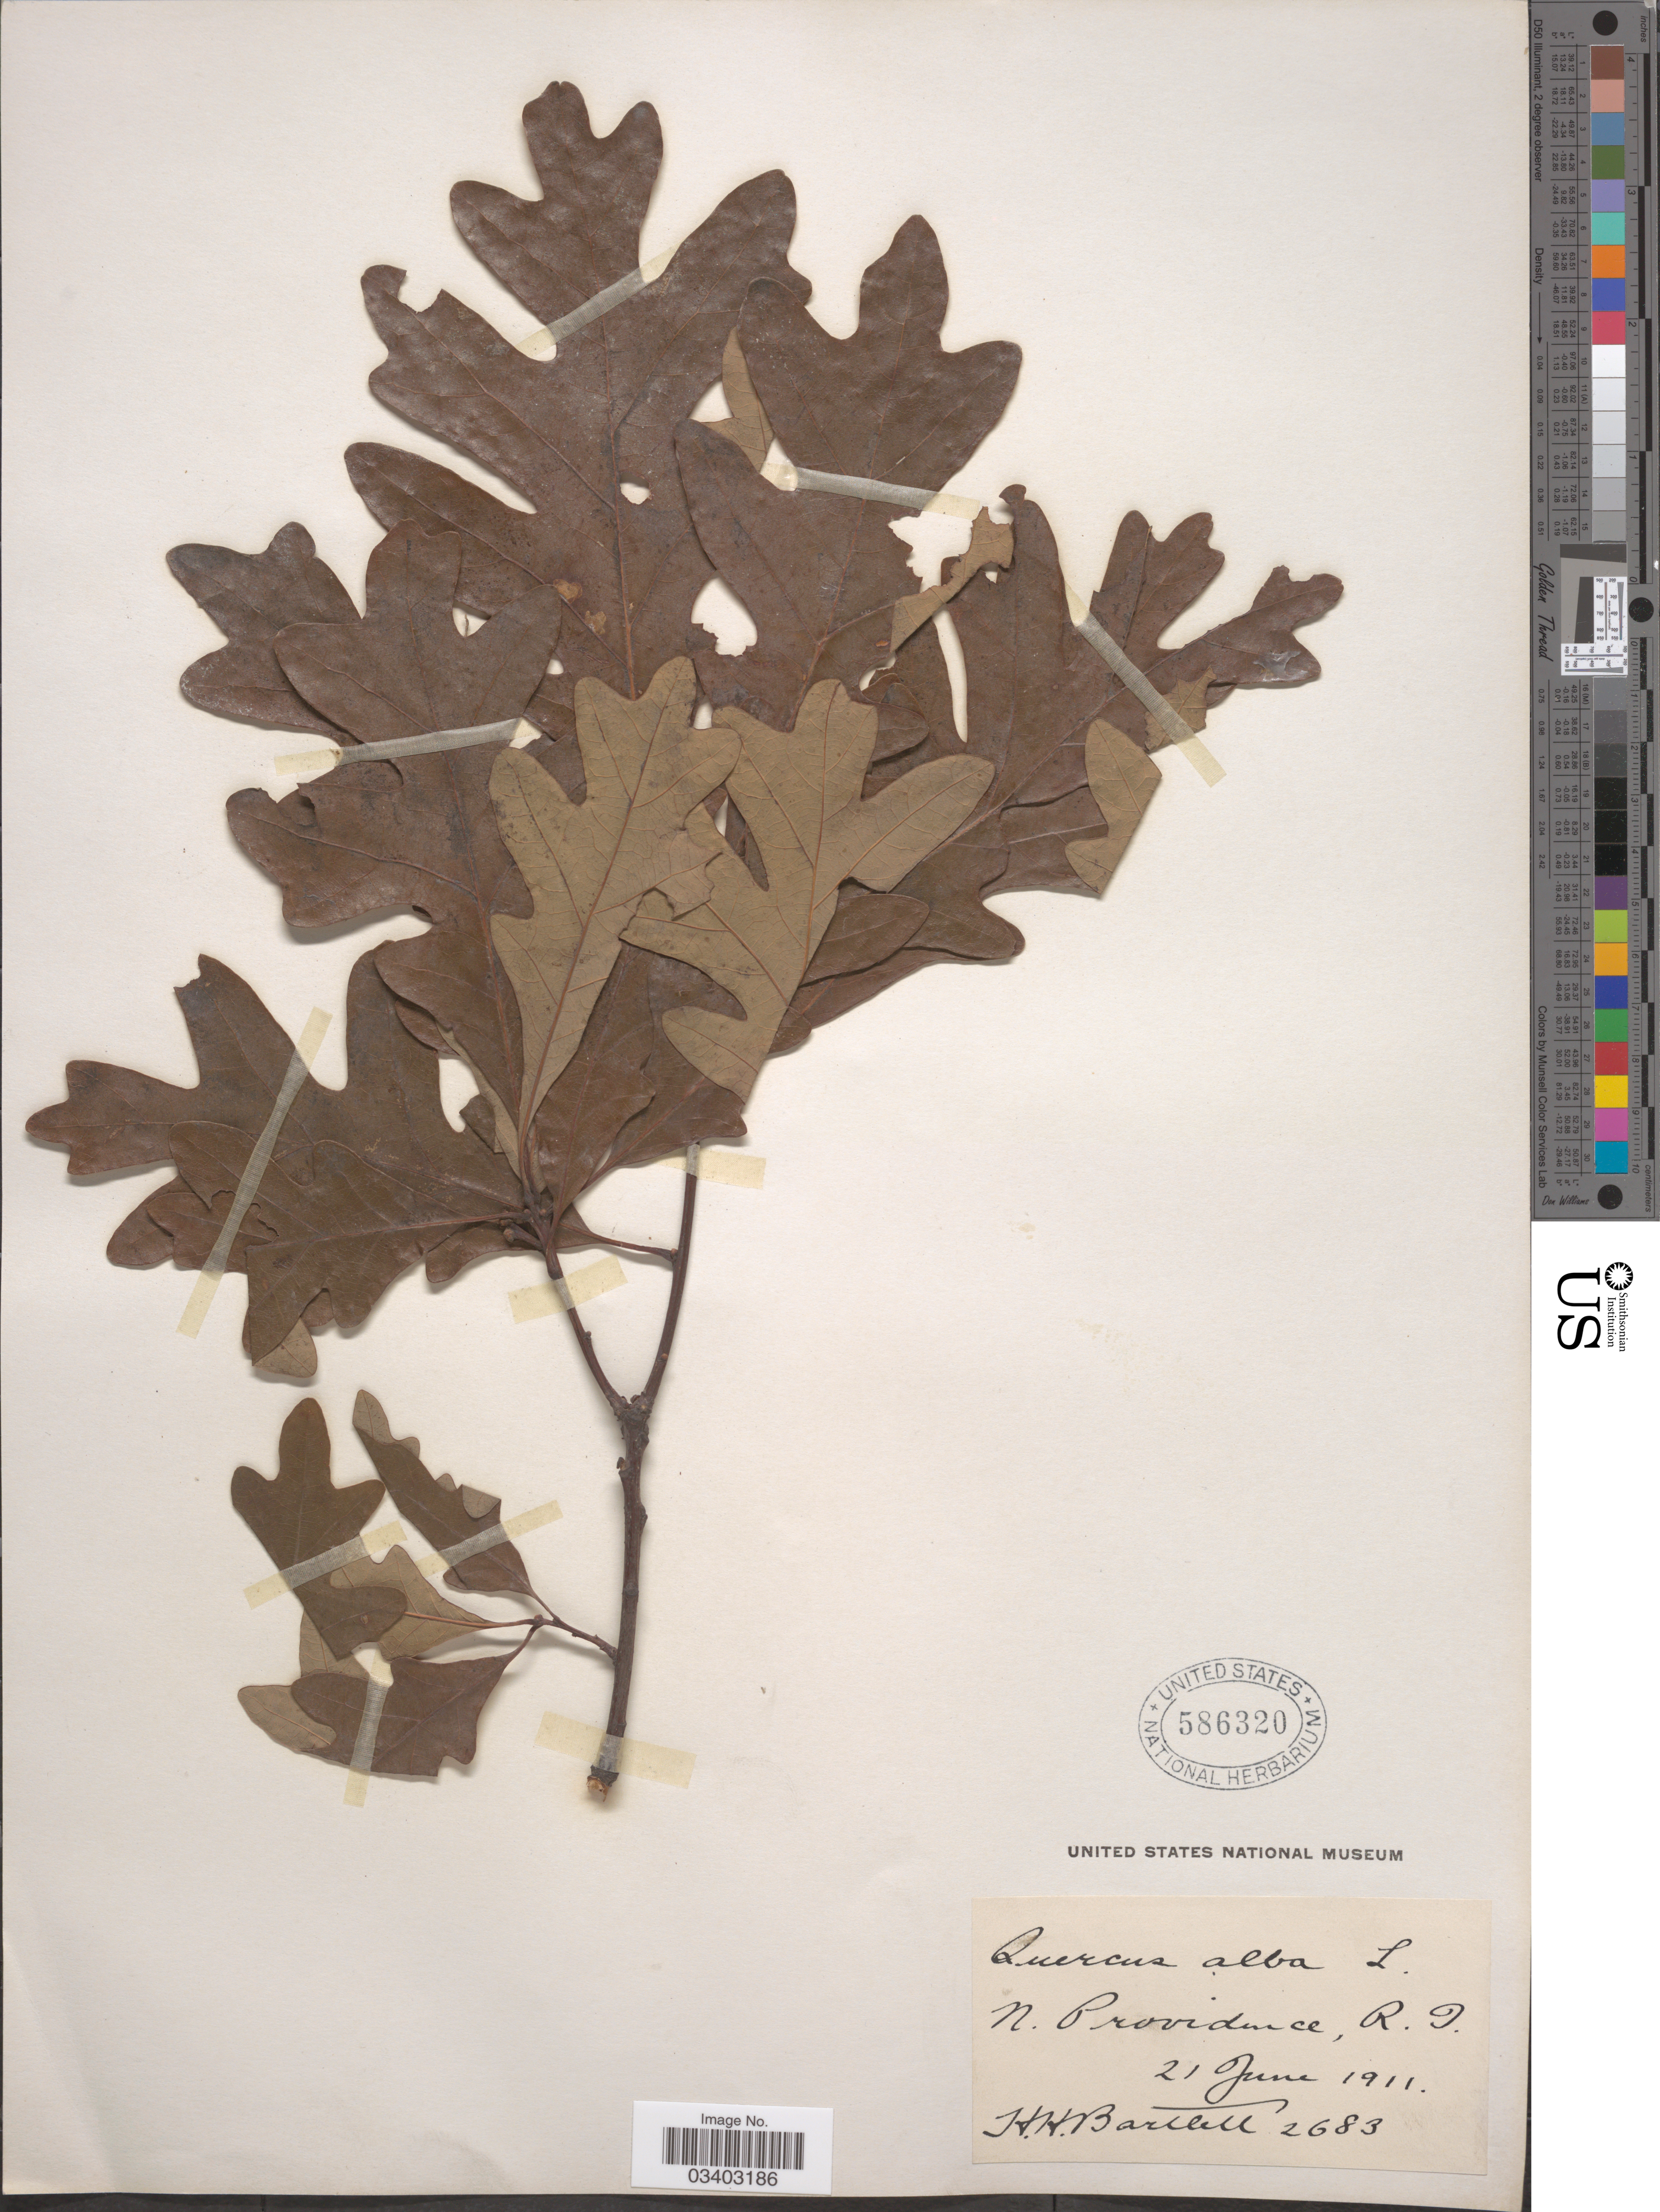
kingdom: Plantae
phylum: Tracheophyta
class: Magnoliopsida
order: Fagales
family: Fagaceae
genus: Quercus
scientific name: Quercus alba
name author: L.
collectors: H. H. Bartlett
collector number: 2683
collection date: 1911-06-21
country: United States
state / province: Rhode Island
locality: N. Providence.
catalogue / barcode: US 586320